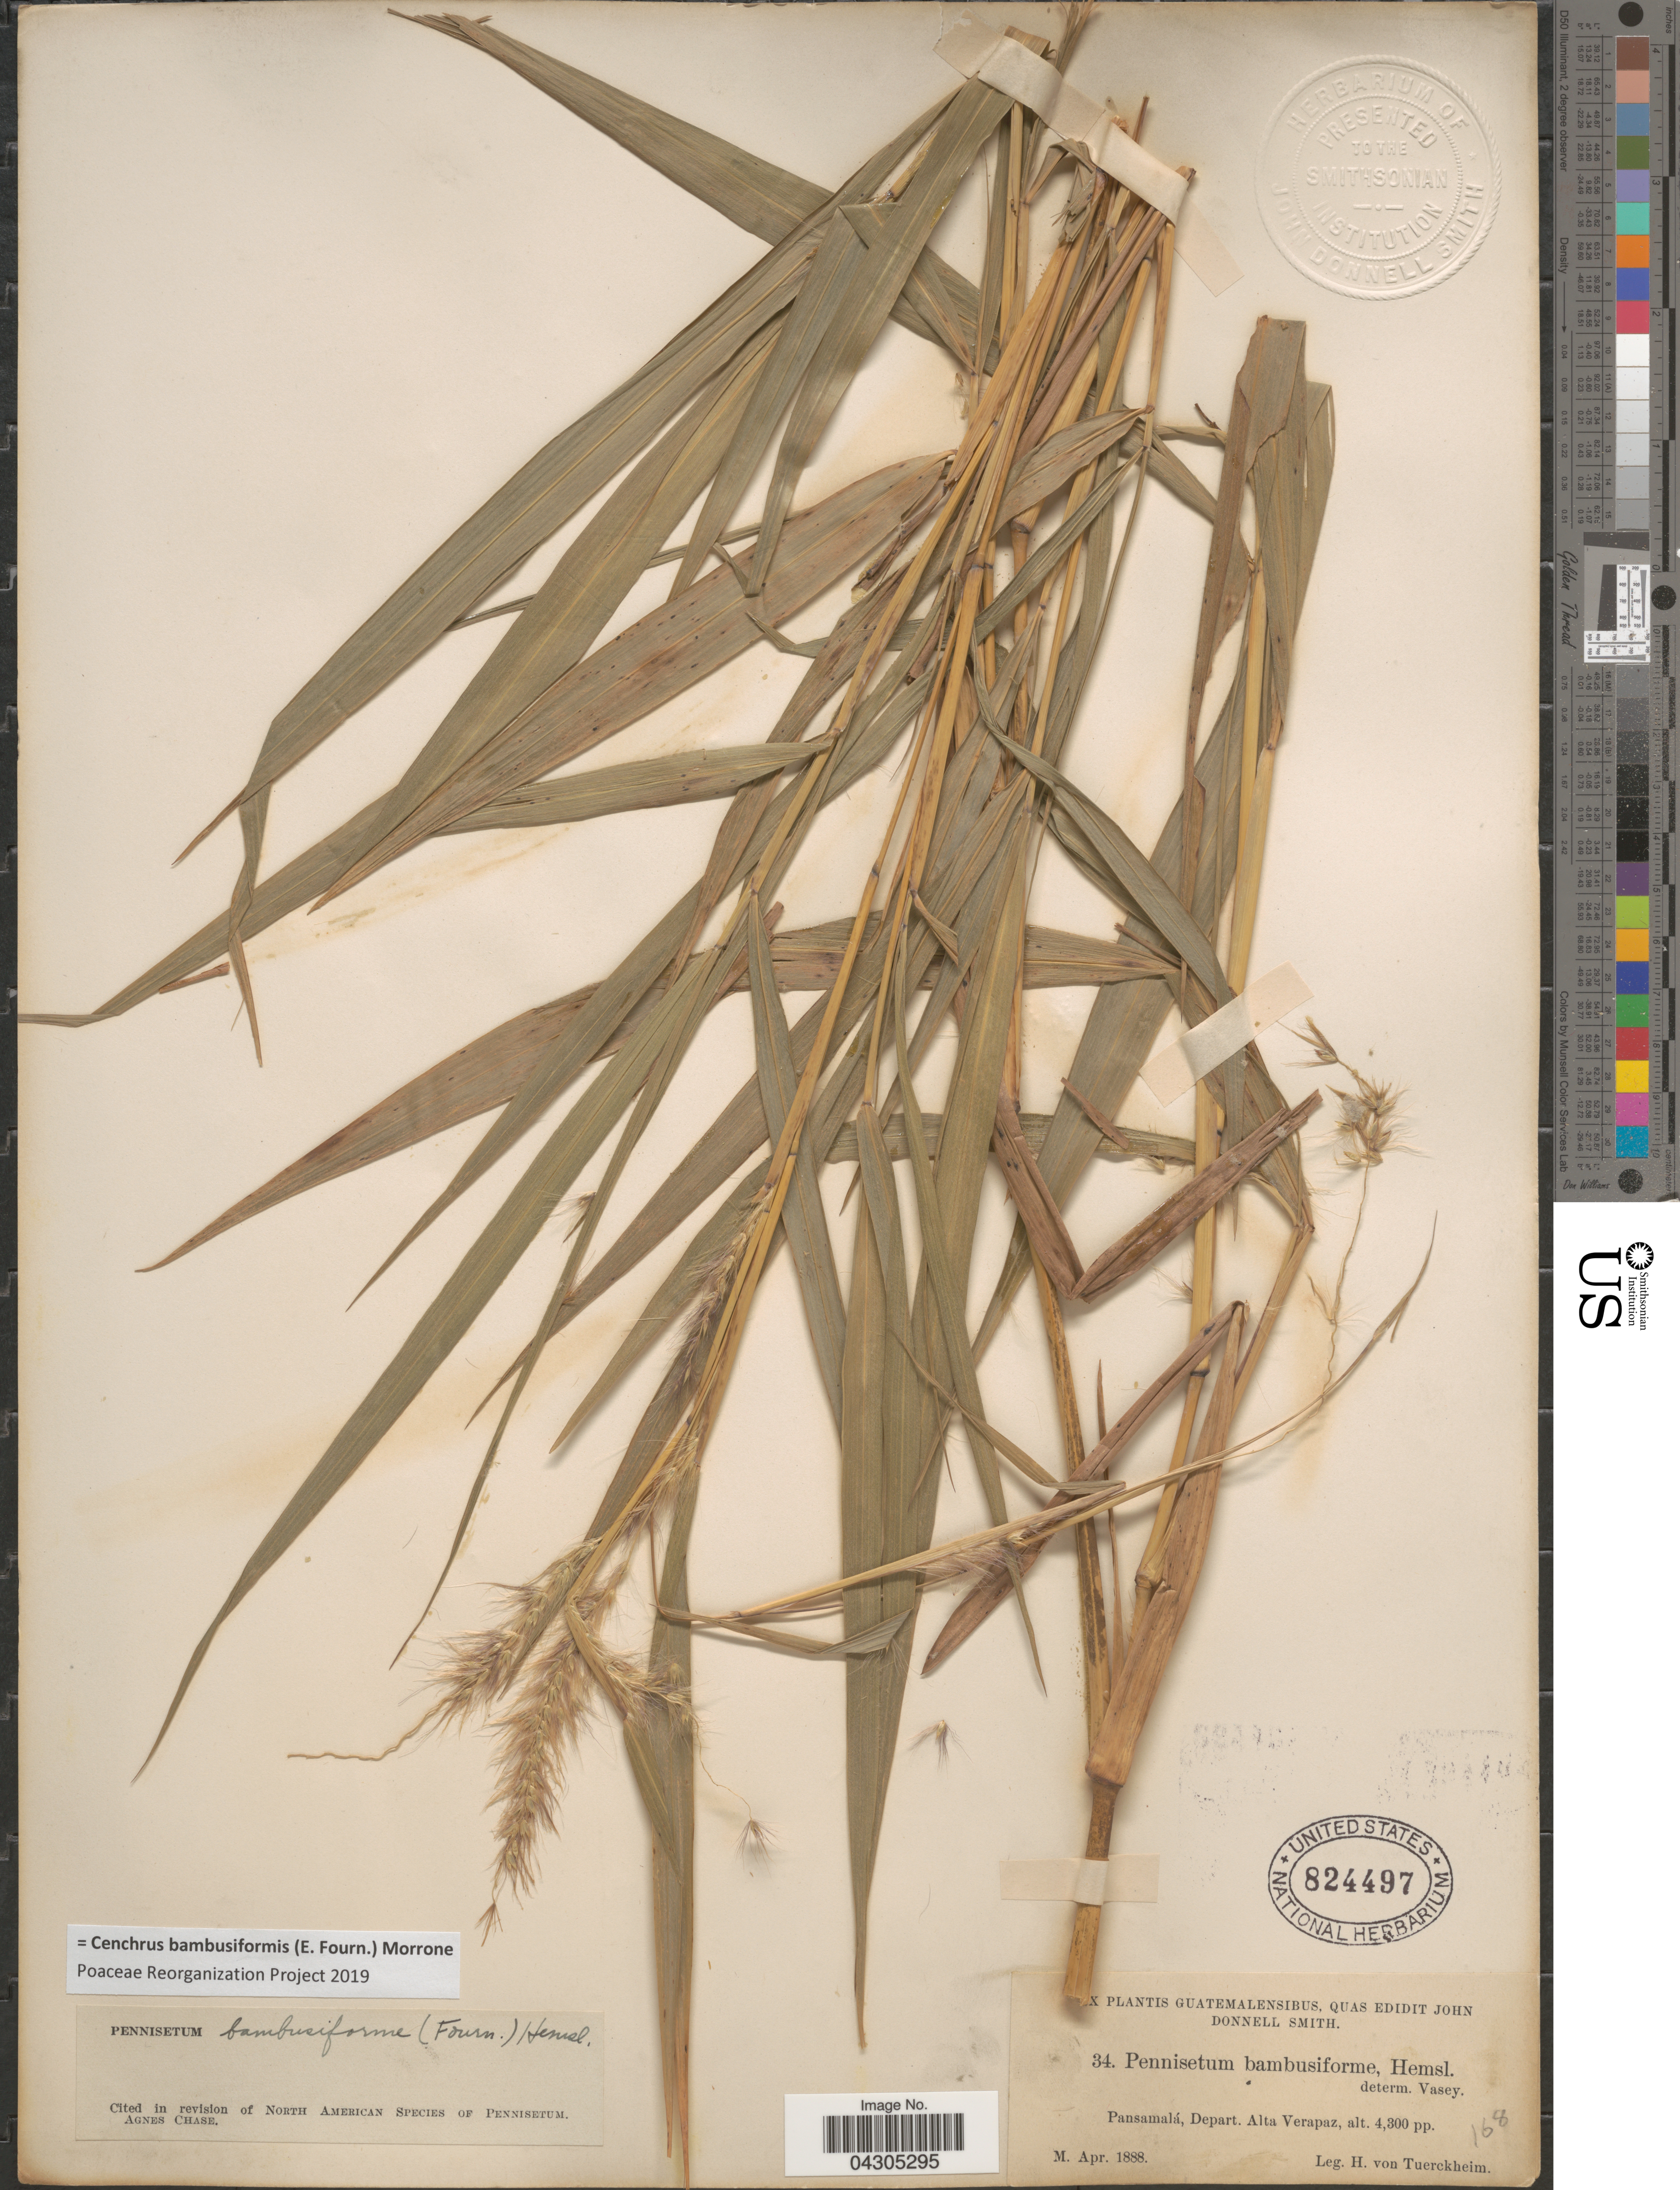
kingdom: Plantae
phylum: Tracheophyta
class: Liliopsida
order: Poales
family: Poaceae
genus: Cenchrus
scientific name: Cenchrus bambusiformis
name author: (E. Fourn.) Morrone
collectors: H. von Türckheim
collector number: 34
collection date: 1888-04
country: Guatemala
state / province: Alta Verapaz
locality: Pansamalá, Depart. Alta Verapaz.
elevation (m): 1311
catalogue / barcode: US 824497